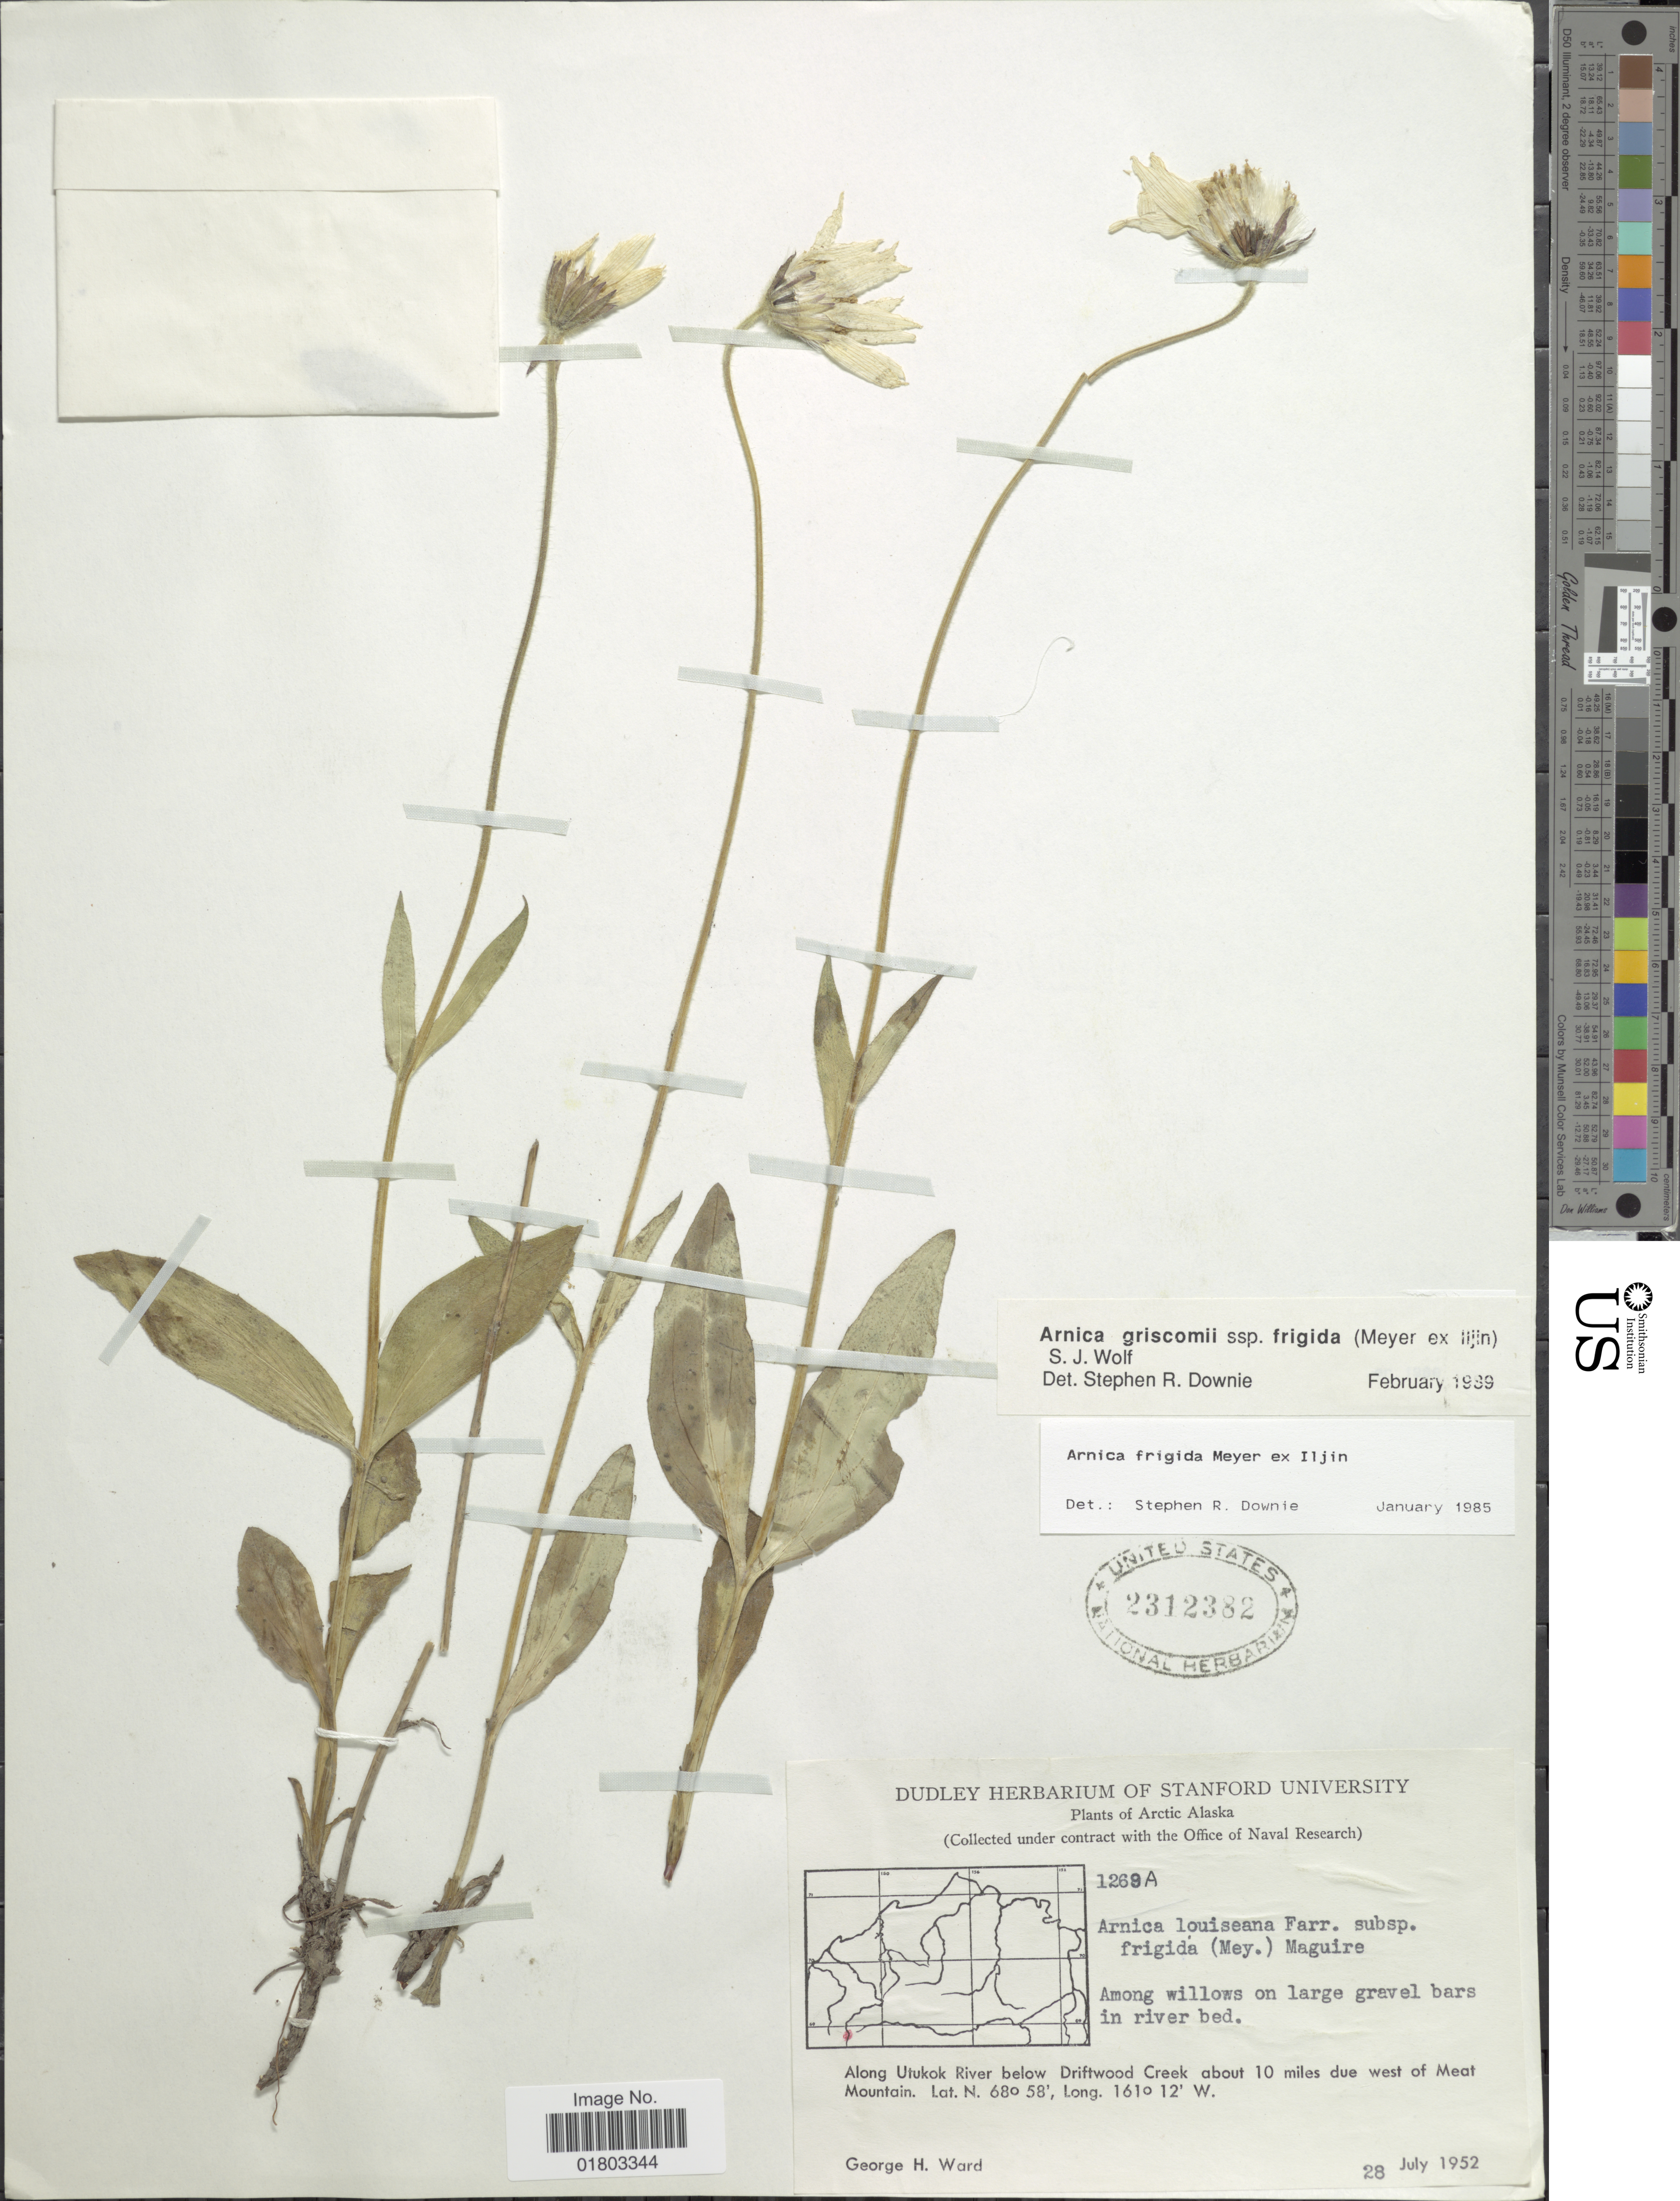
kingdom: Plantae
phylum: Tracheophyta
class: Magnoliopsida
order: Asterales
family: Asteraceae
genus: Arnica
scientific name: Arnica griscomii subsp. frigida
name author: (C.A. Mey. ex Iljin) S.J. Wolf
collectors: G. H. Ward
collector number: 1269A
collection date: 1952-07-28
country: United States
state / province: Alaska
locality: Arctic Alaska, Among willows on large gravel bars in river bed, Along Utukok River below Driftwood Creek about 10 miles due west of Meat Mountain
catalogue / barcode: US 2312382